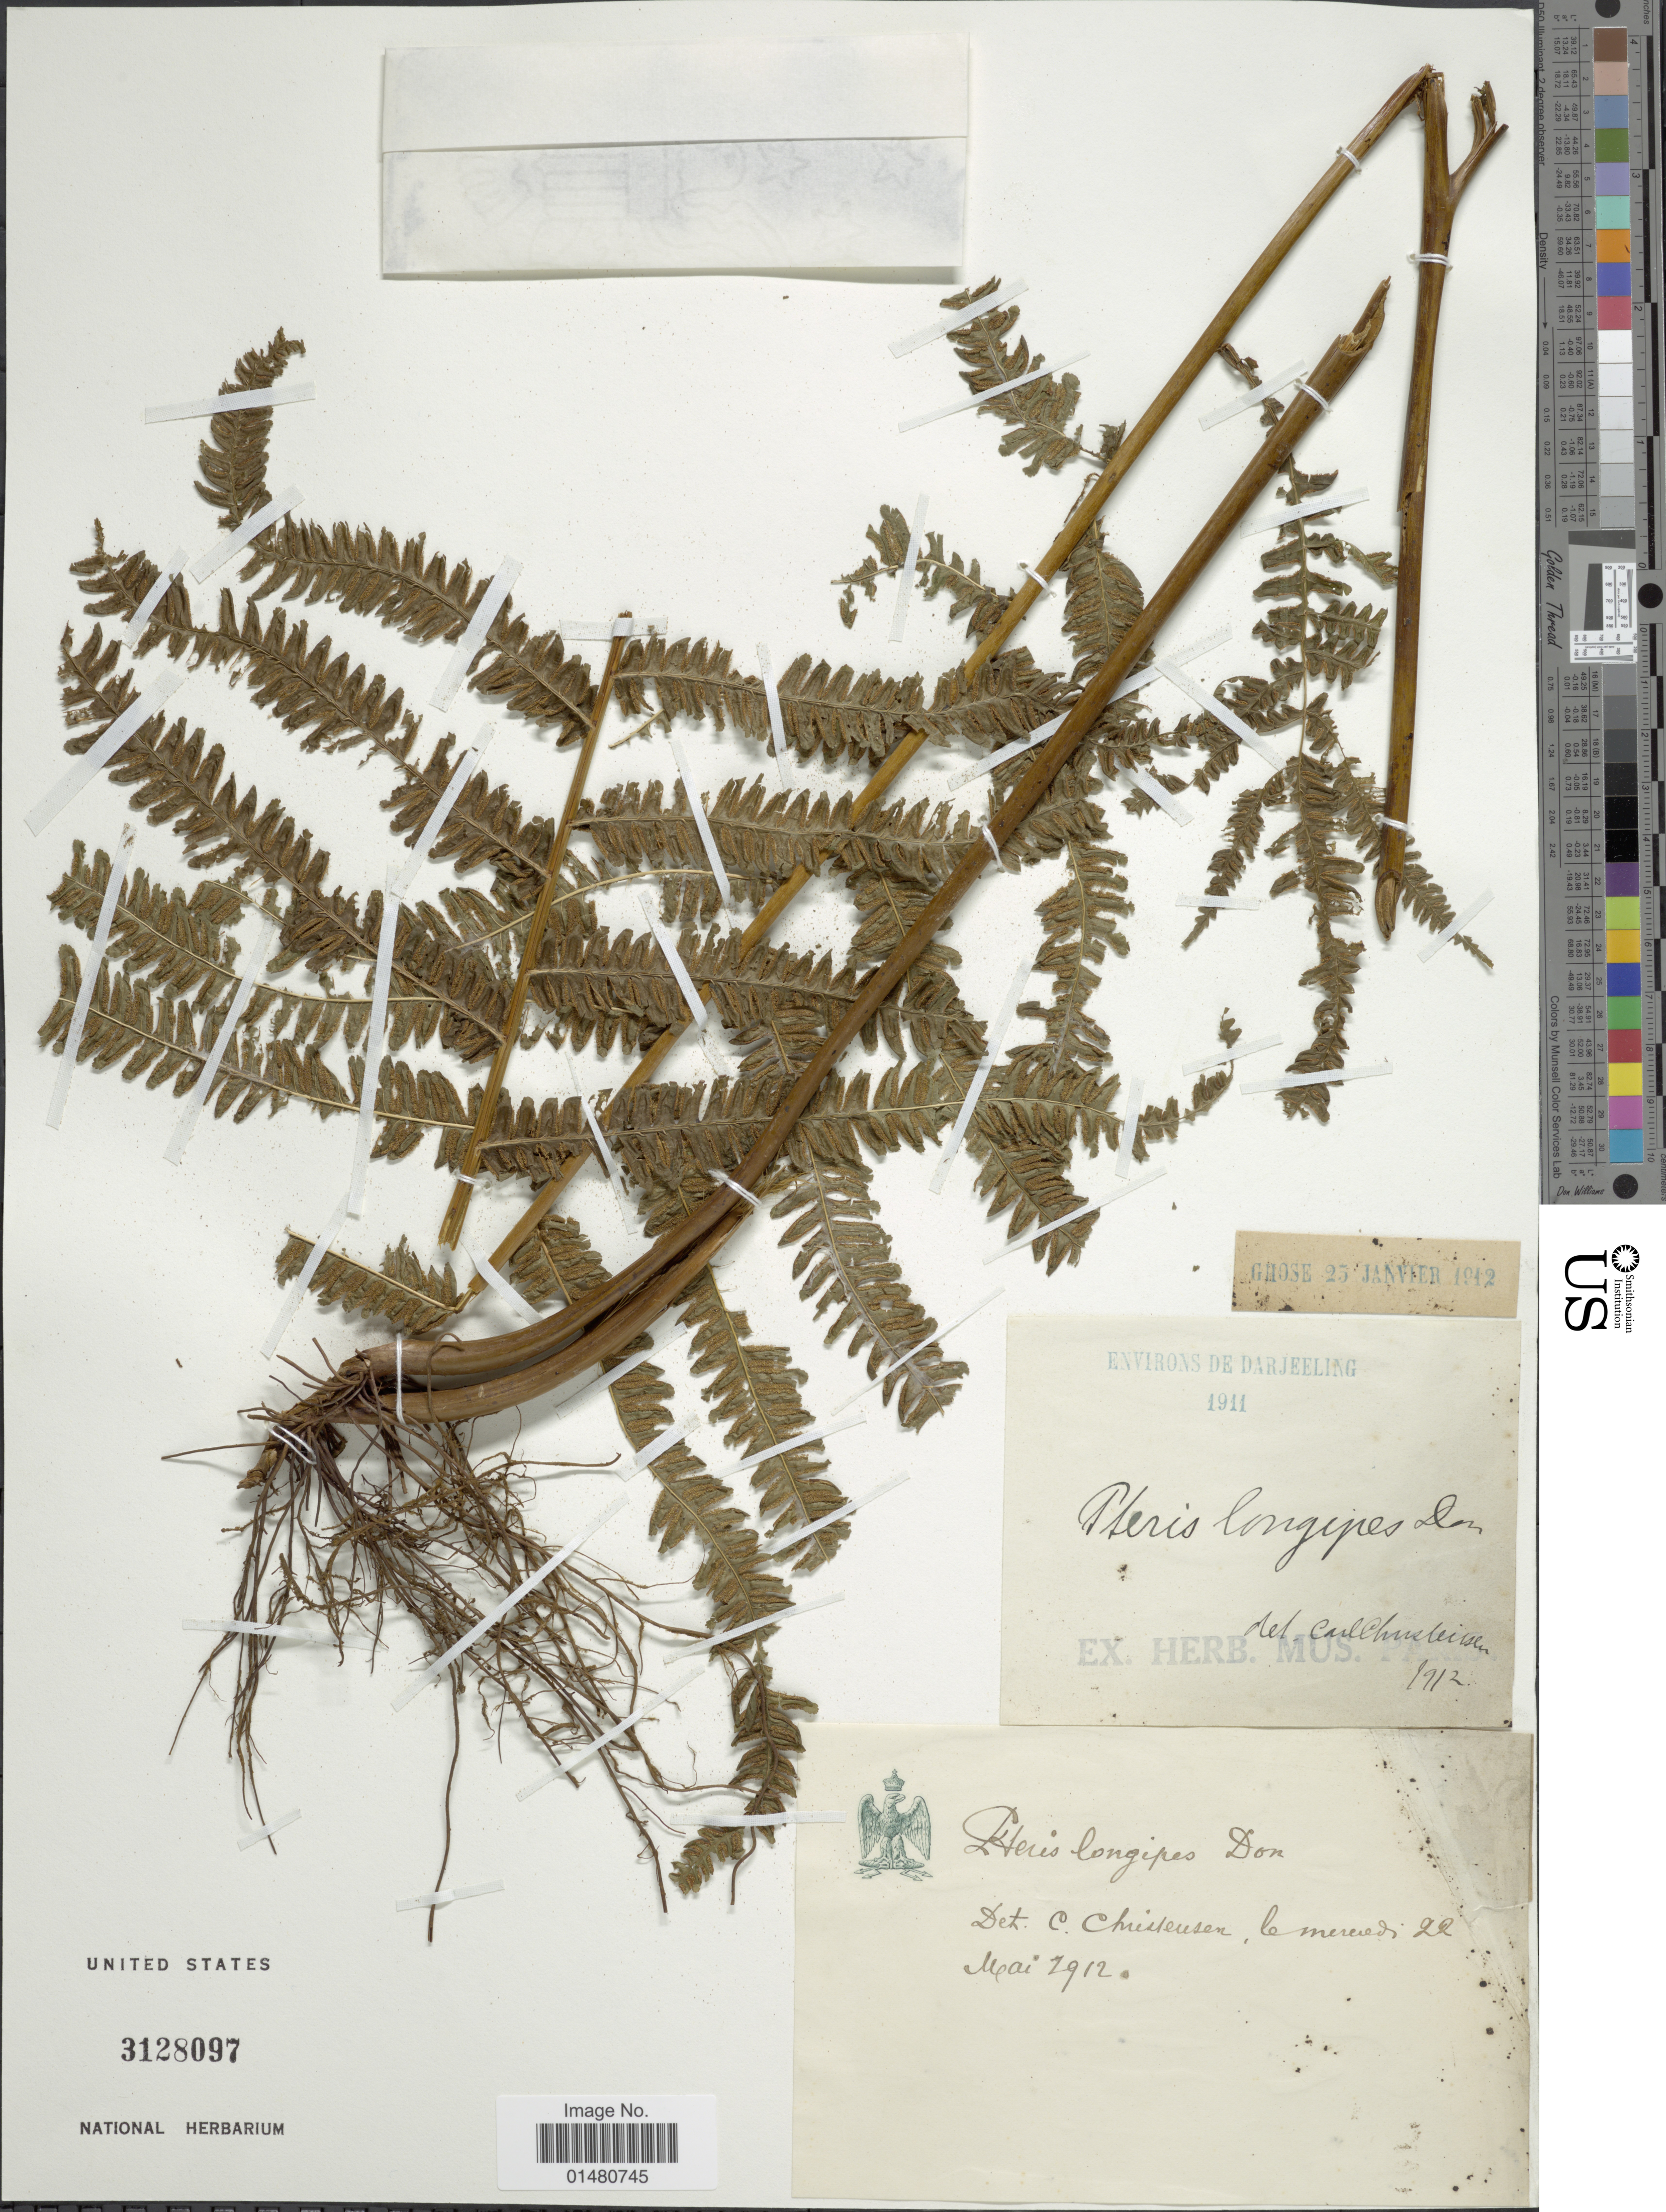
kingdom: Plantae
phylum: Tracheophyta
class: Polypodiopsida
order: Polypodiales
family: Pteridaceae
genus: Pteris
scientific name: Pteris longipes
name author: D. Don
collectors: ex herb. Mus. Paris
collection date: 1911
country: India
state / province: West Bengal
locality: Environs de Darjeeling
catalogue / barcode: US 3128097